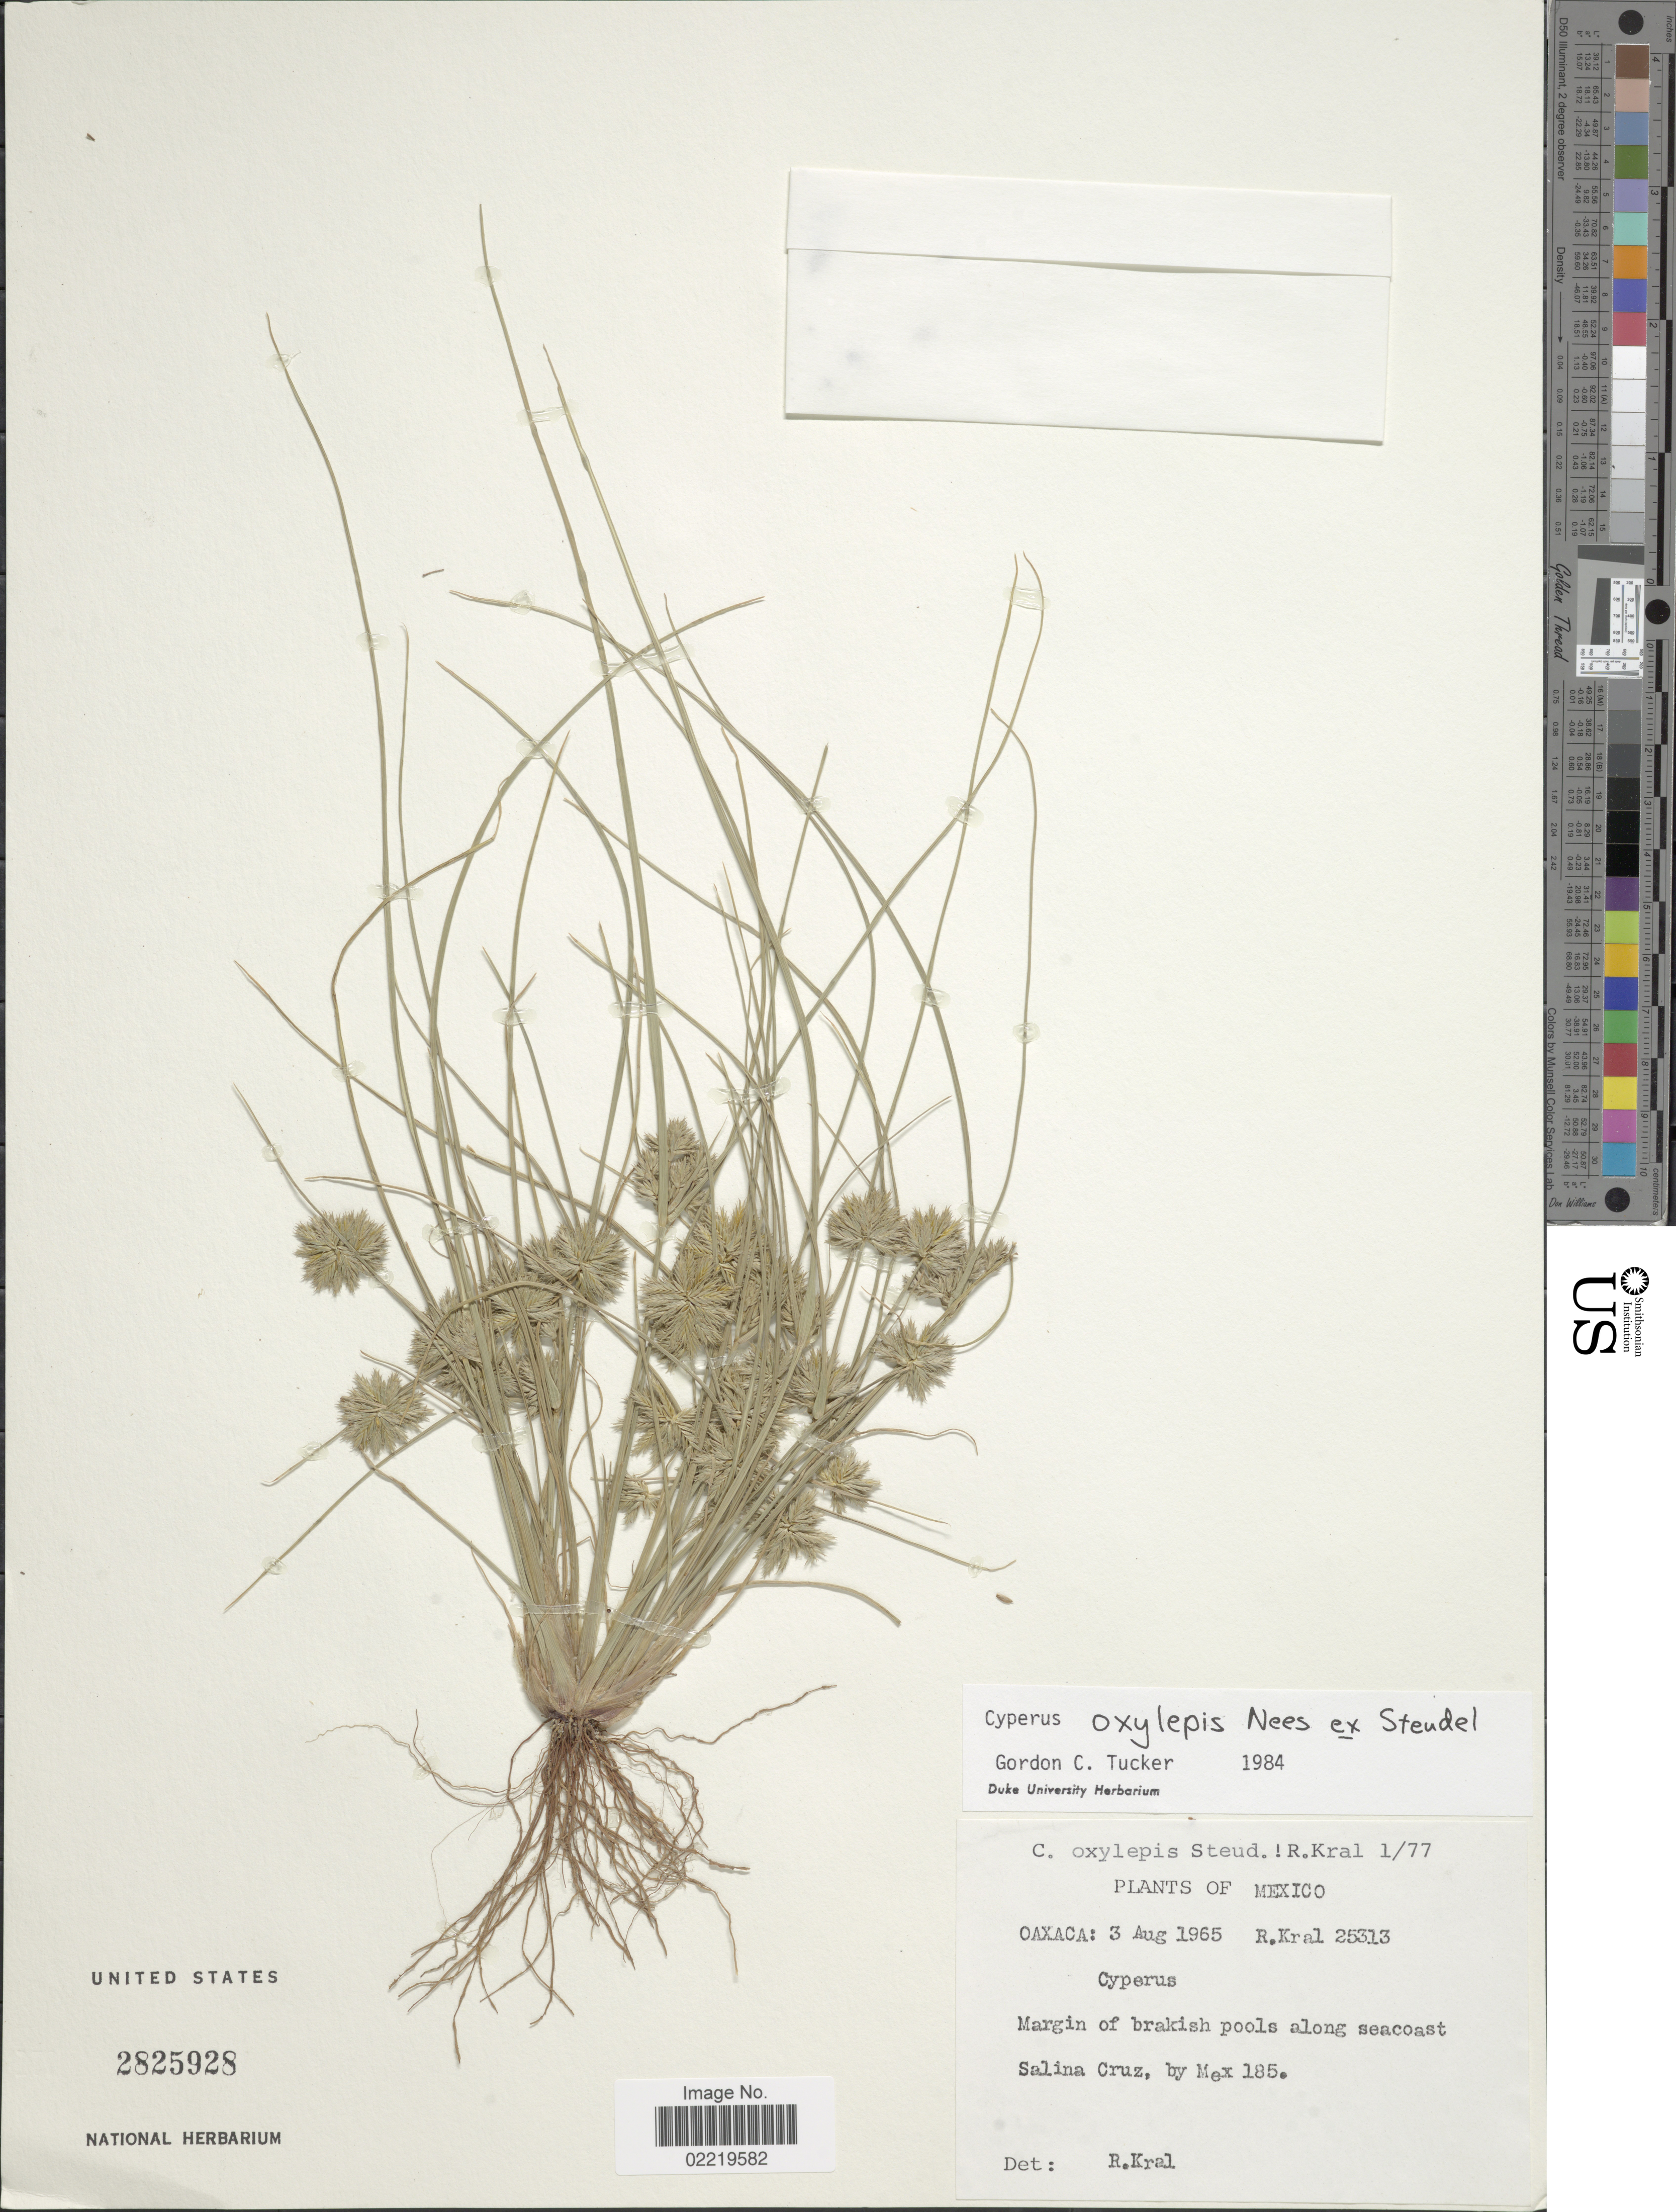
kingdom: Plantae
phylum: Tracheophyta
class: Liliopsida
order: Poales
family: Cyperaceae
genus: Cyperus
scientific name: Cyperus oxylepis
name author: Nees ex Steud.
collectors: R. Kral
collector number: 25313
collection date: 1965-08-03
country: Mexico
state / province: Oaxaca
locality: Margin of brakish pools along seacoast Salina Cruz, by Mex 185.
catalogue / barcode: US 2825928